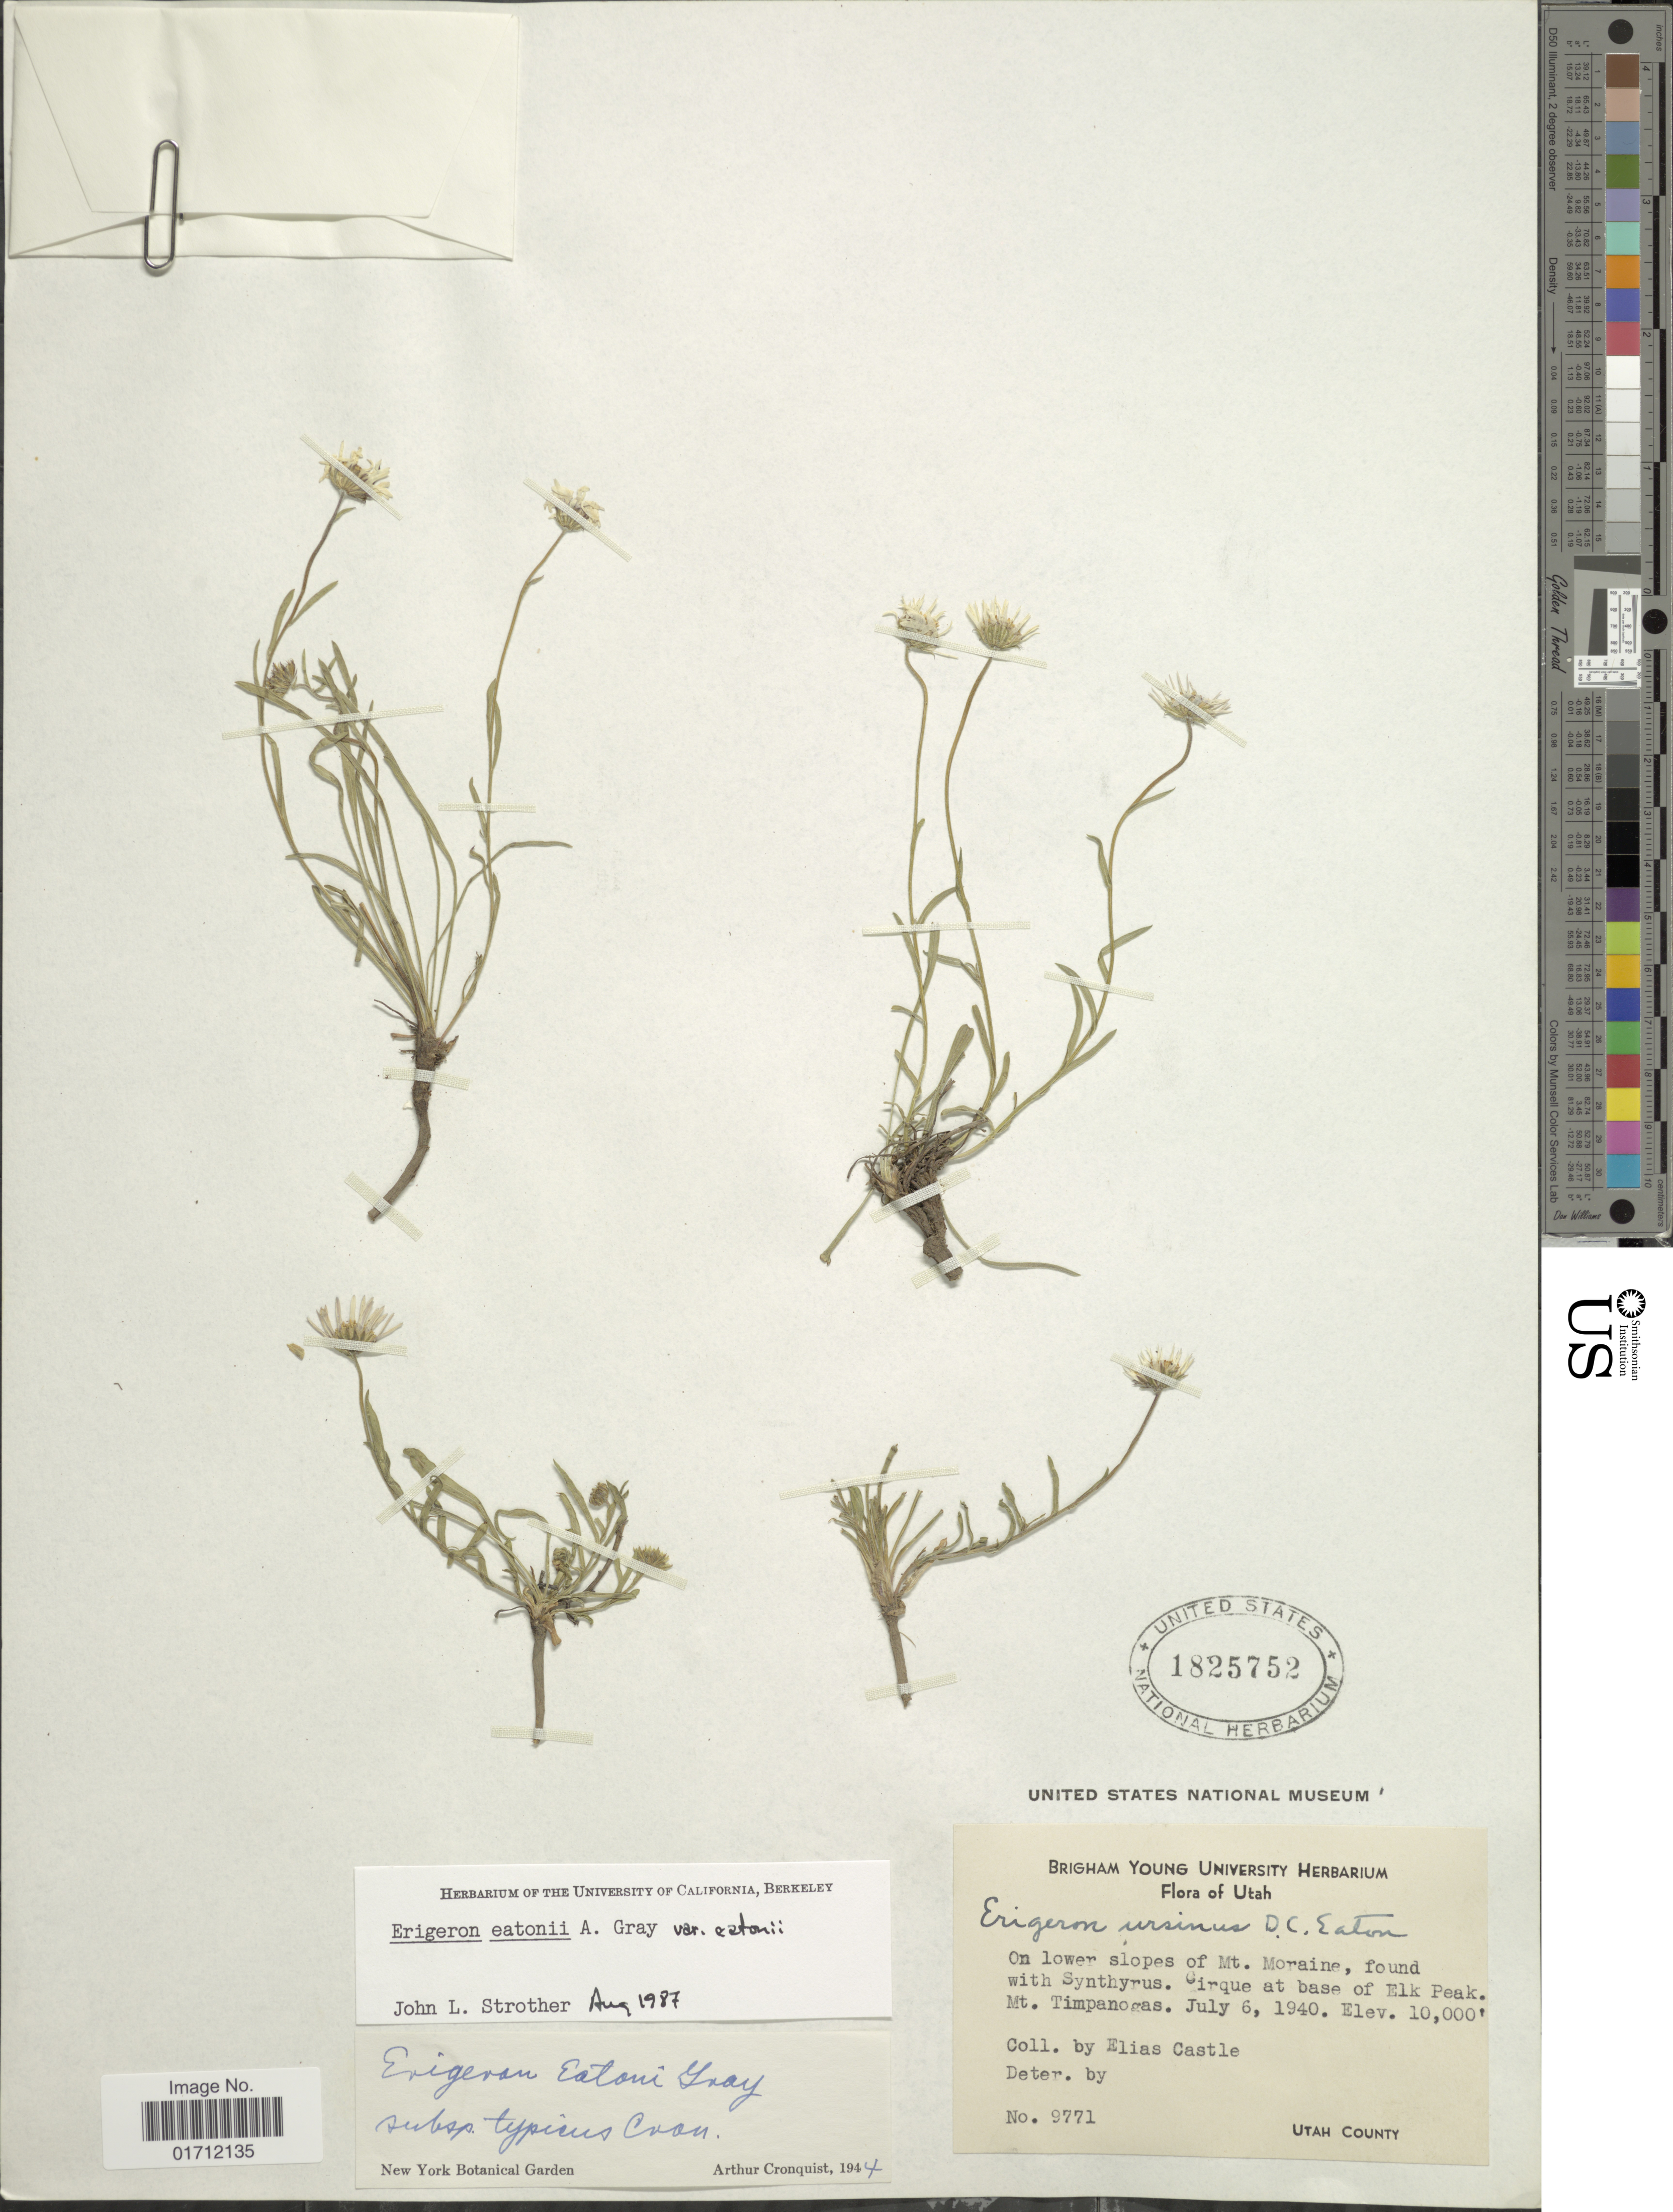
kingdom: Plantae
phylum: Tracheophyta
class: Magnoliopsida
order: Asterales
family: Asteraceae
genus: Erigeron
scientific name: Erigeron eatonii var. eatonii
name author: A. Gray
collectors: E. Castle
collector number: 9771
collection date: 1940-07-06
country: United States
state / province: Utah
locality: Utah County, Mt. Moraine, Cirque at base of Elk Peak. Mt. Timpanogas.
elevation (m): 3048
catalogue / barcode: US 1825752